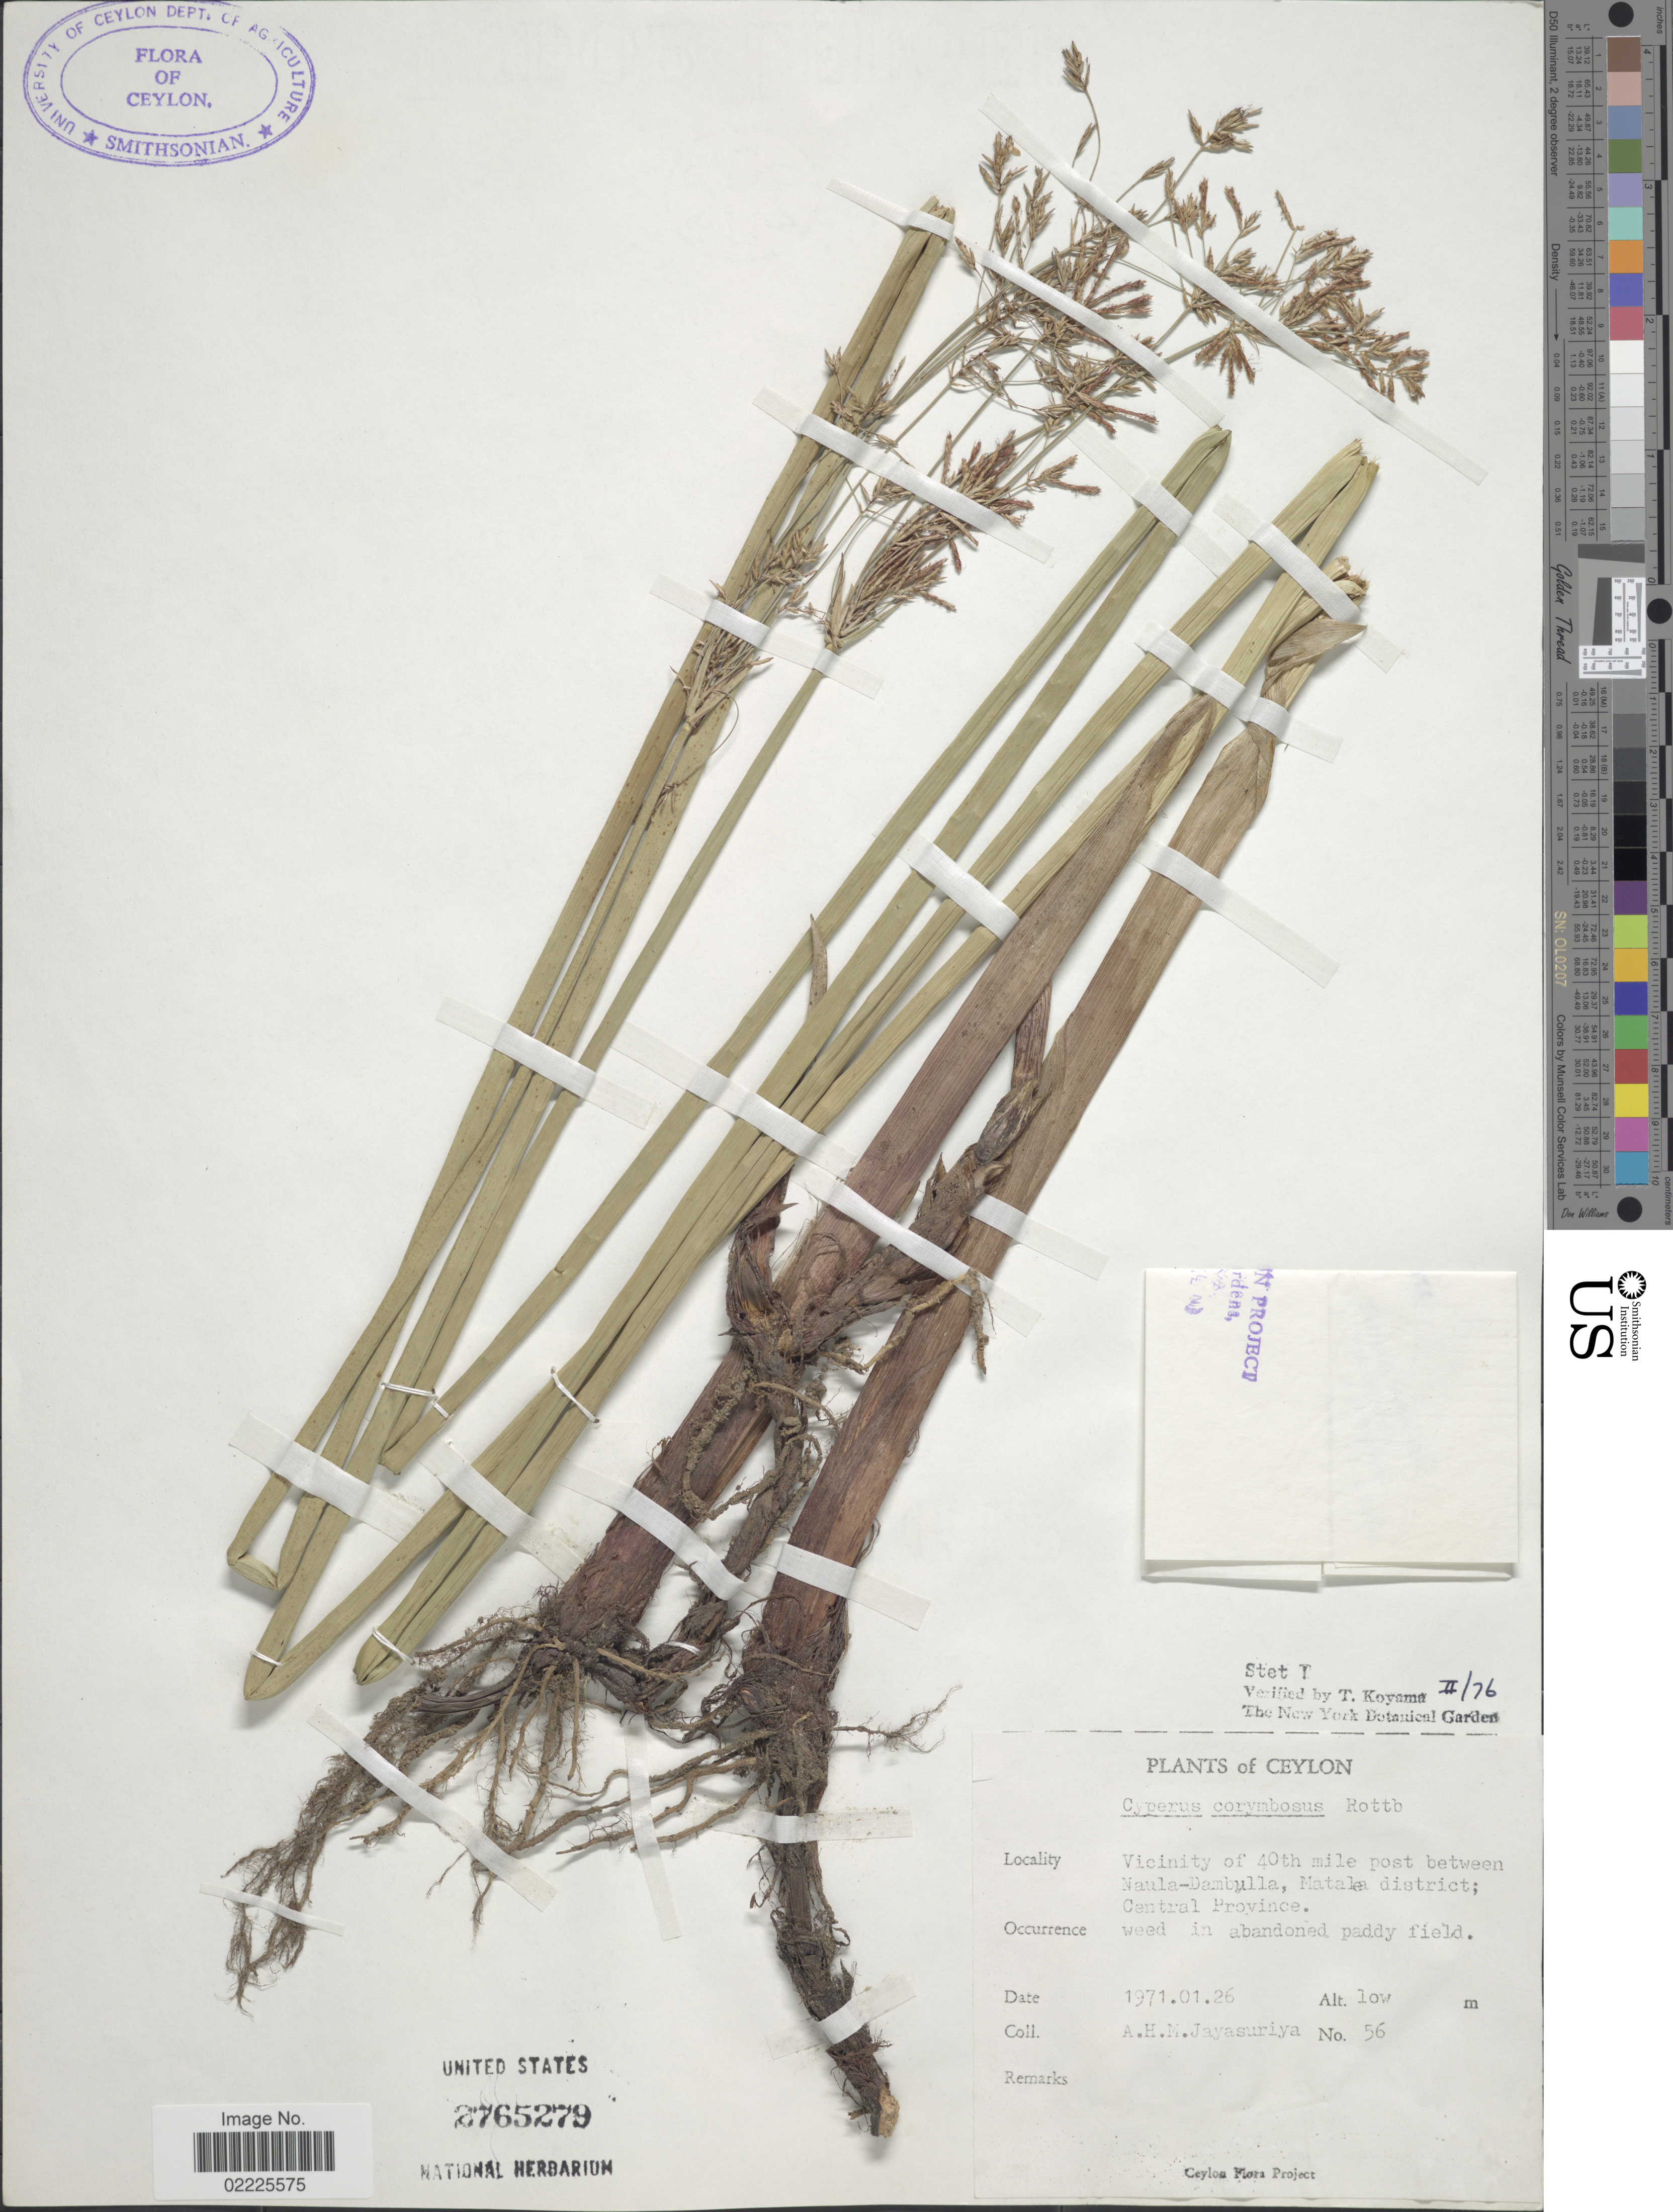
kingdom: Plantae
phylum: Tracheophyta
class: Liliopsida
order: Poales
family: Cyperaceae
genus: Cyperus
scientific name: Cyperus corymbosus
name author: Rottb.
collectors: A. H. Jayasuriya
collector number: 56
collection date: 1971-01-26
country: Sri Lanka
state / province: Central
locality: Ceylon, Vicinity of 40th mile post between Naula-Dambulla, Matalea district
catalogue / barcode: US 2765279